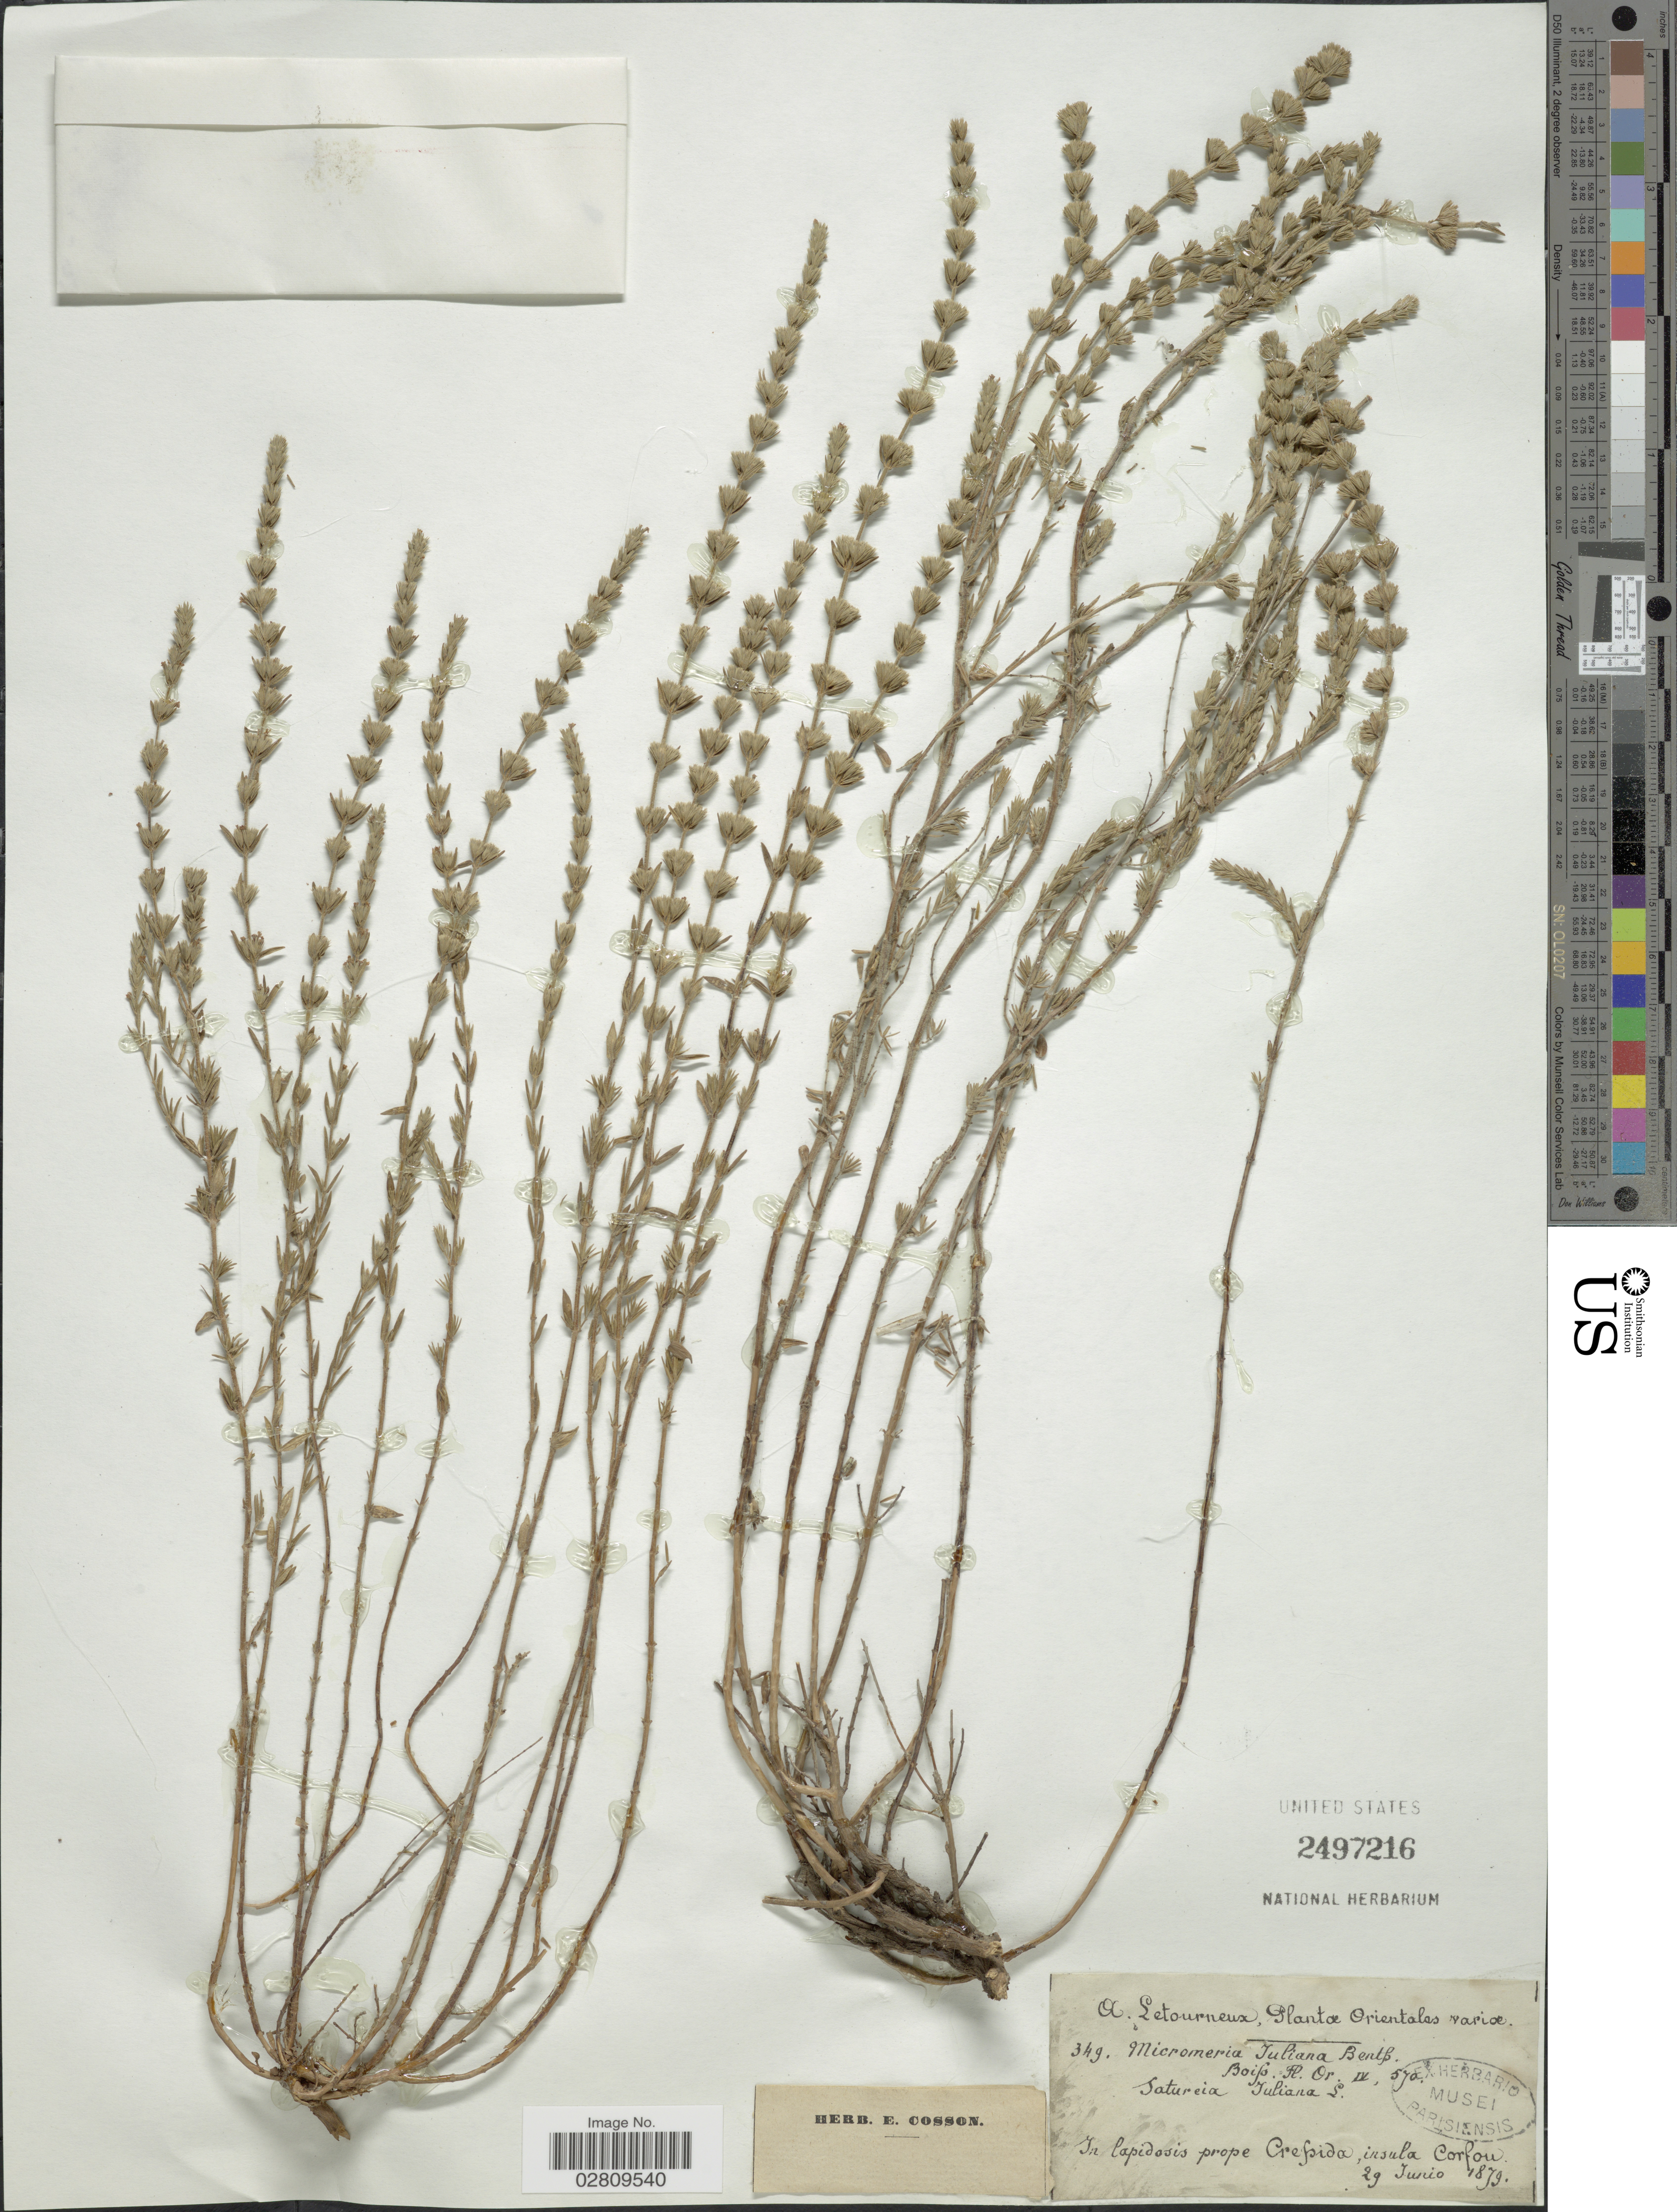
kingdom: Plantae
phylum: Tracheophyta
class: Magnoliopsida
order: Lamiales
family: Lamiaceae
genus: Micromeria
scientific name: Micromeria juliana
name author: (L.) Benth. ex Rchb.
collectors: A. Letourneux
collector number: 349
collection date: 1879-06-29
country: Greece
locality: In lapidosis prope Crepida, insula Corfou. Orientales variœ.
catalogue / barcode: US 2497216